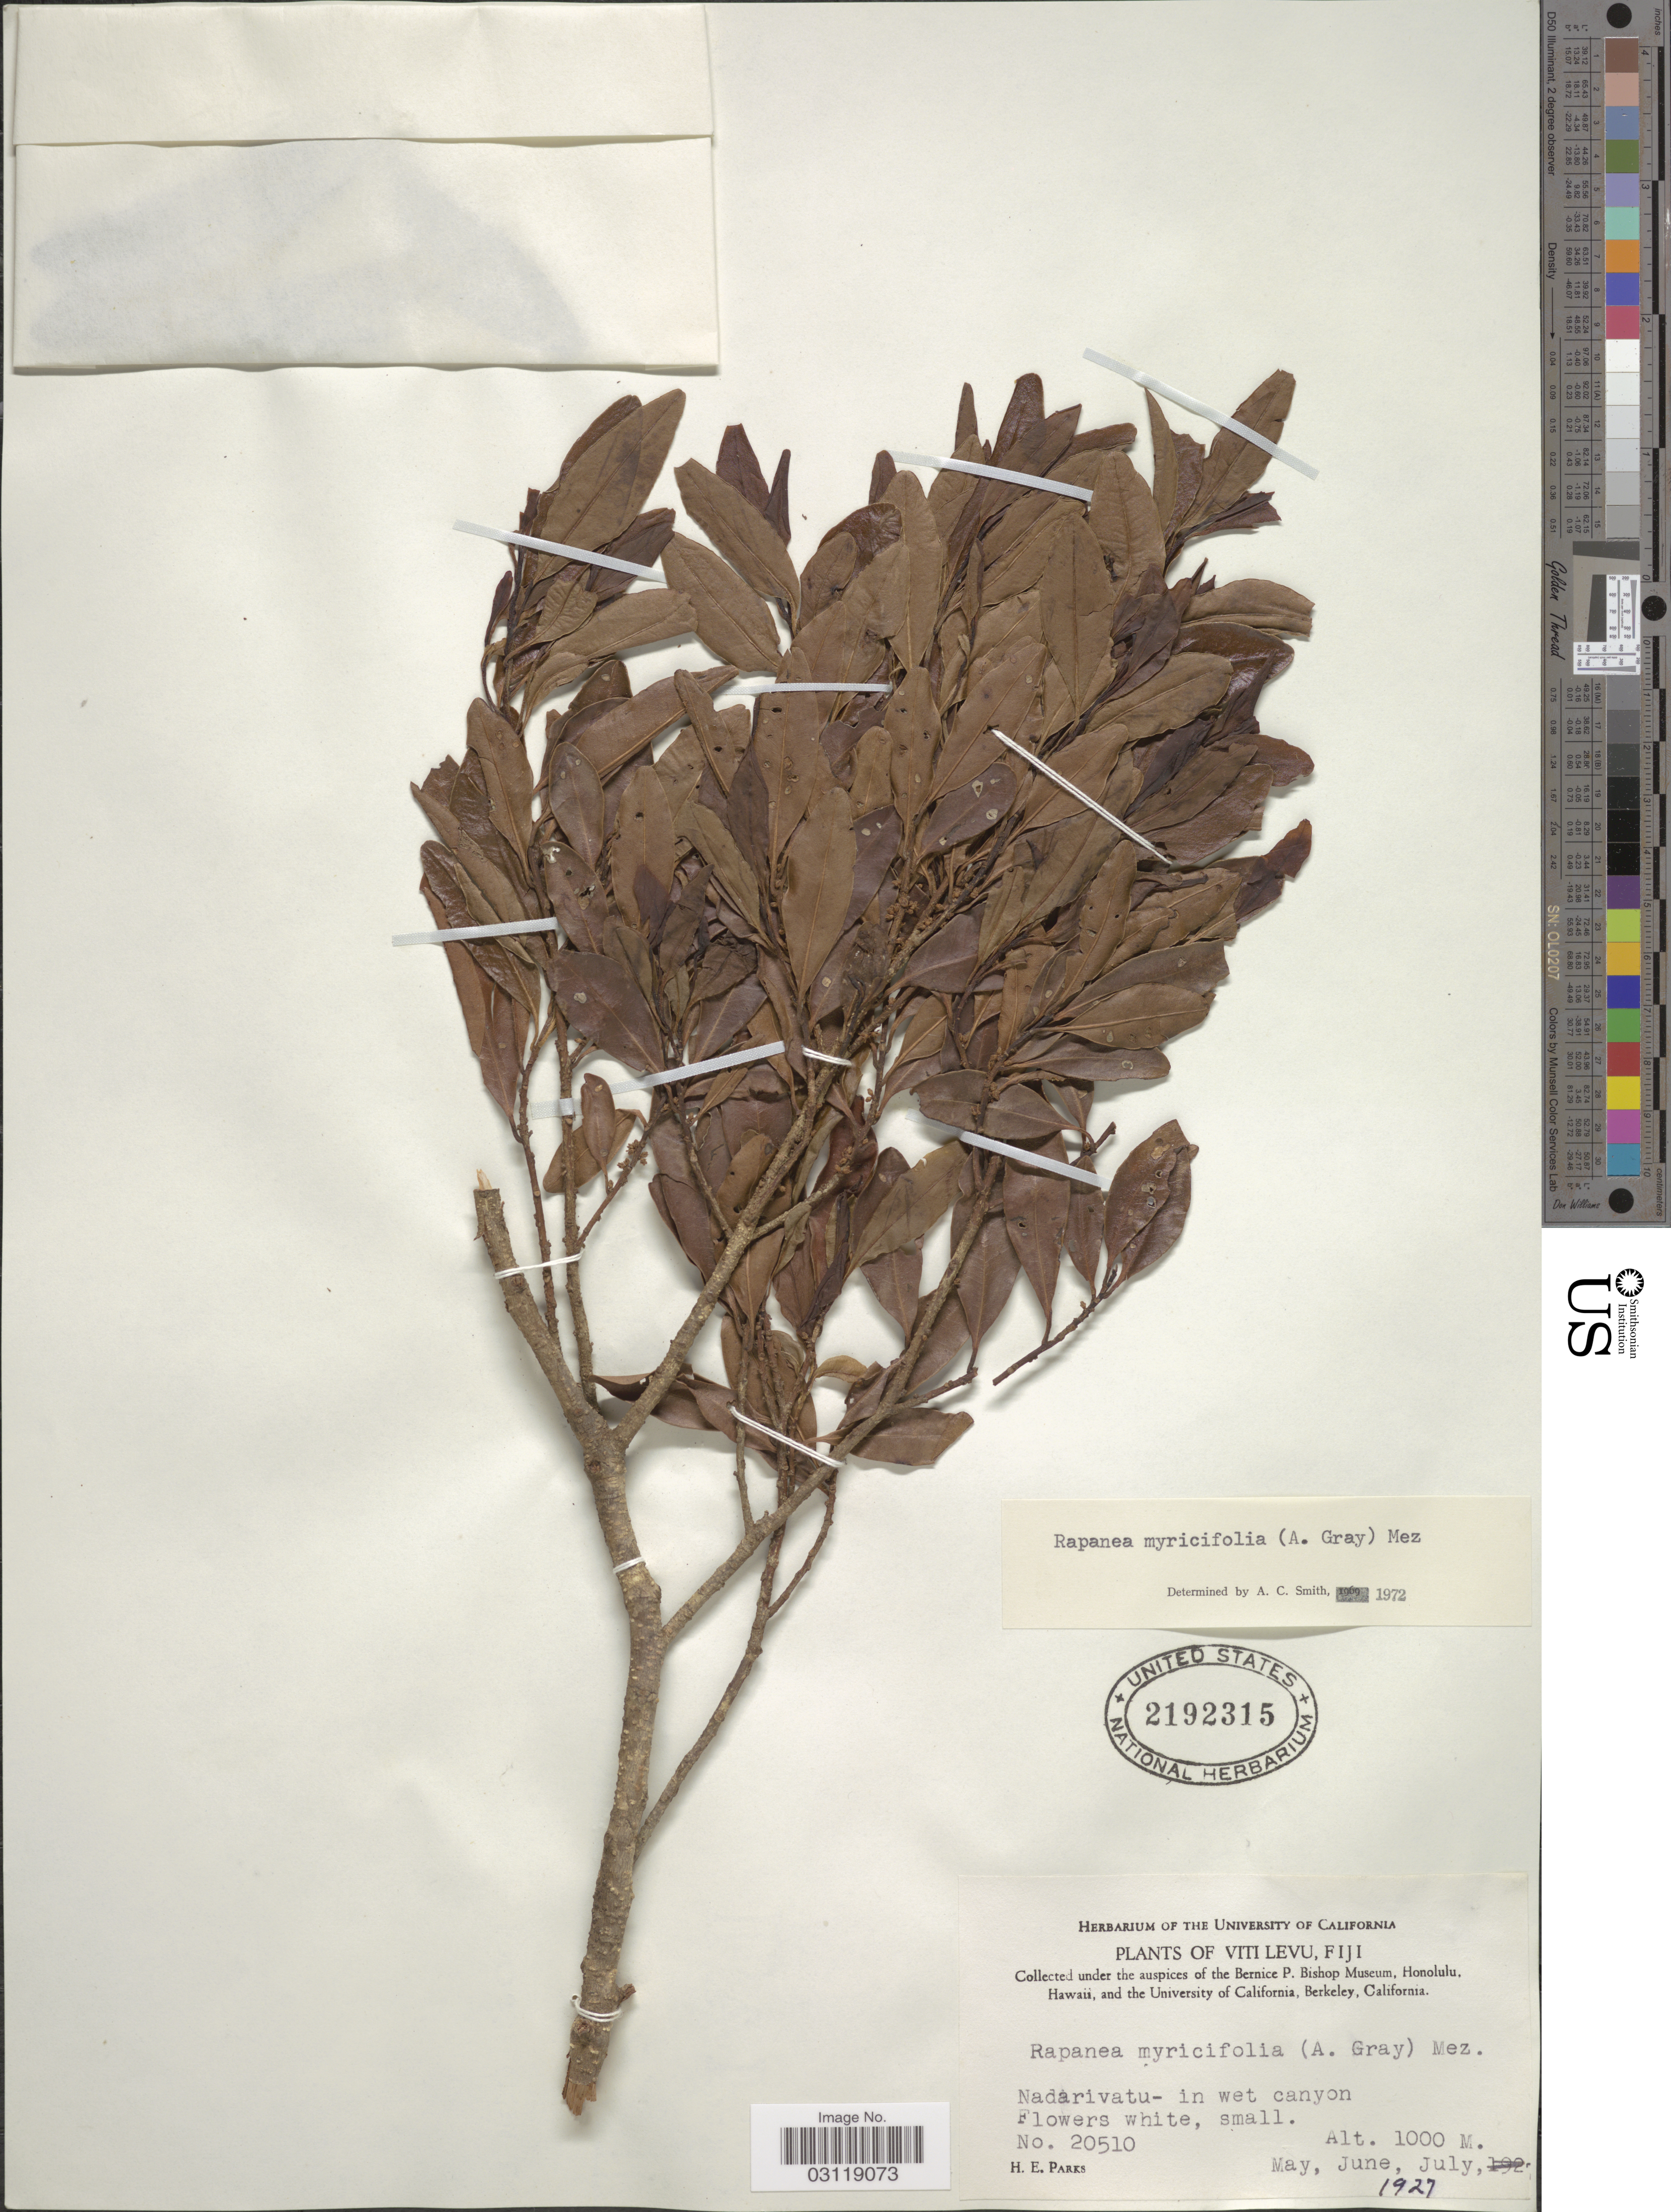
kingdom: Plantae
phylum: Tracheophyta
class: Magnoliopsida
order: Ericales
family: Primulaceae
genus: Rapanea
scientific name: Rapanea myricifolia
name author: (A. Gray) Mez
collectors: H. E. Parks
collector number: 20510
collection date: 1927-05/1927-07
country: Fiji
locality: Viti Levu. Nadarivatu.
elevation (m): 1000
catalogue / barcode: US 2192315